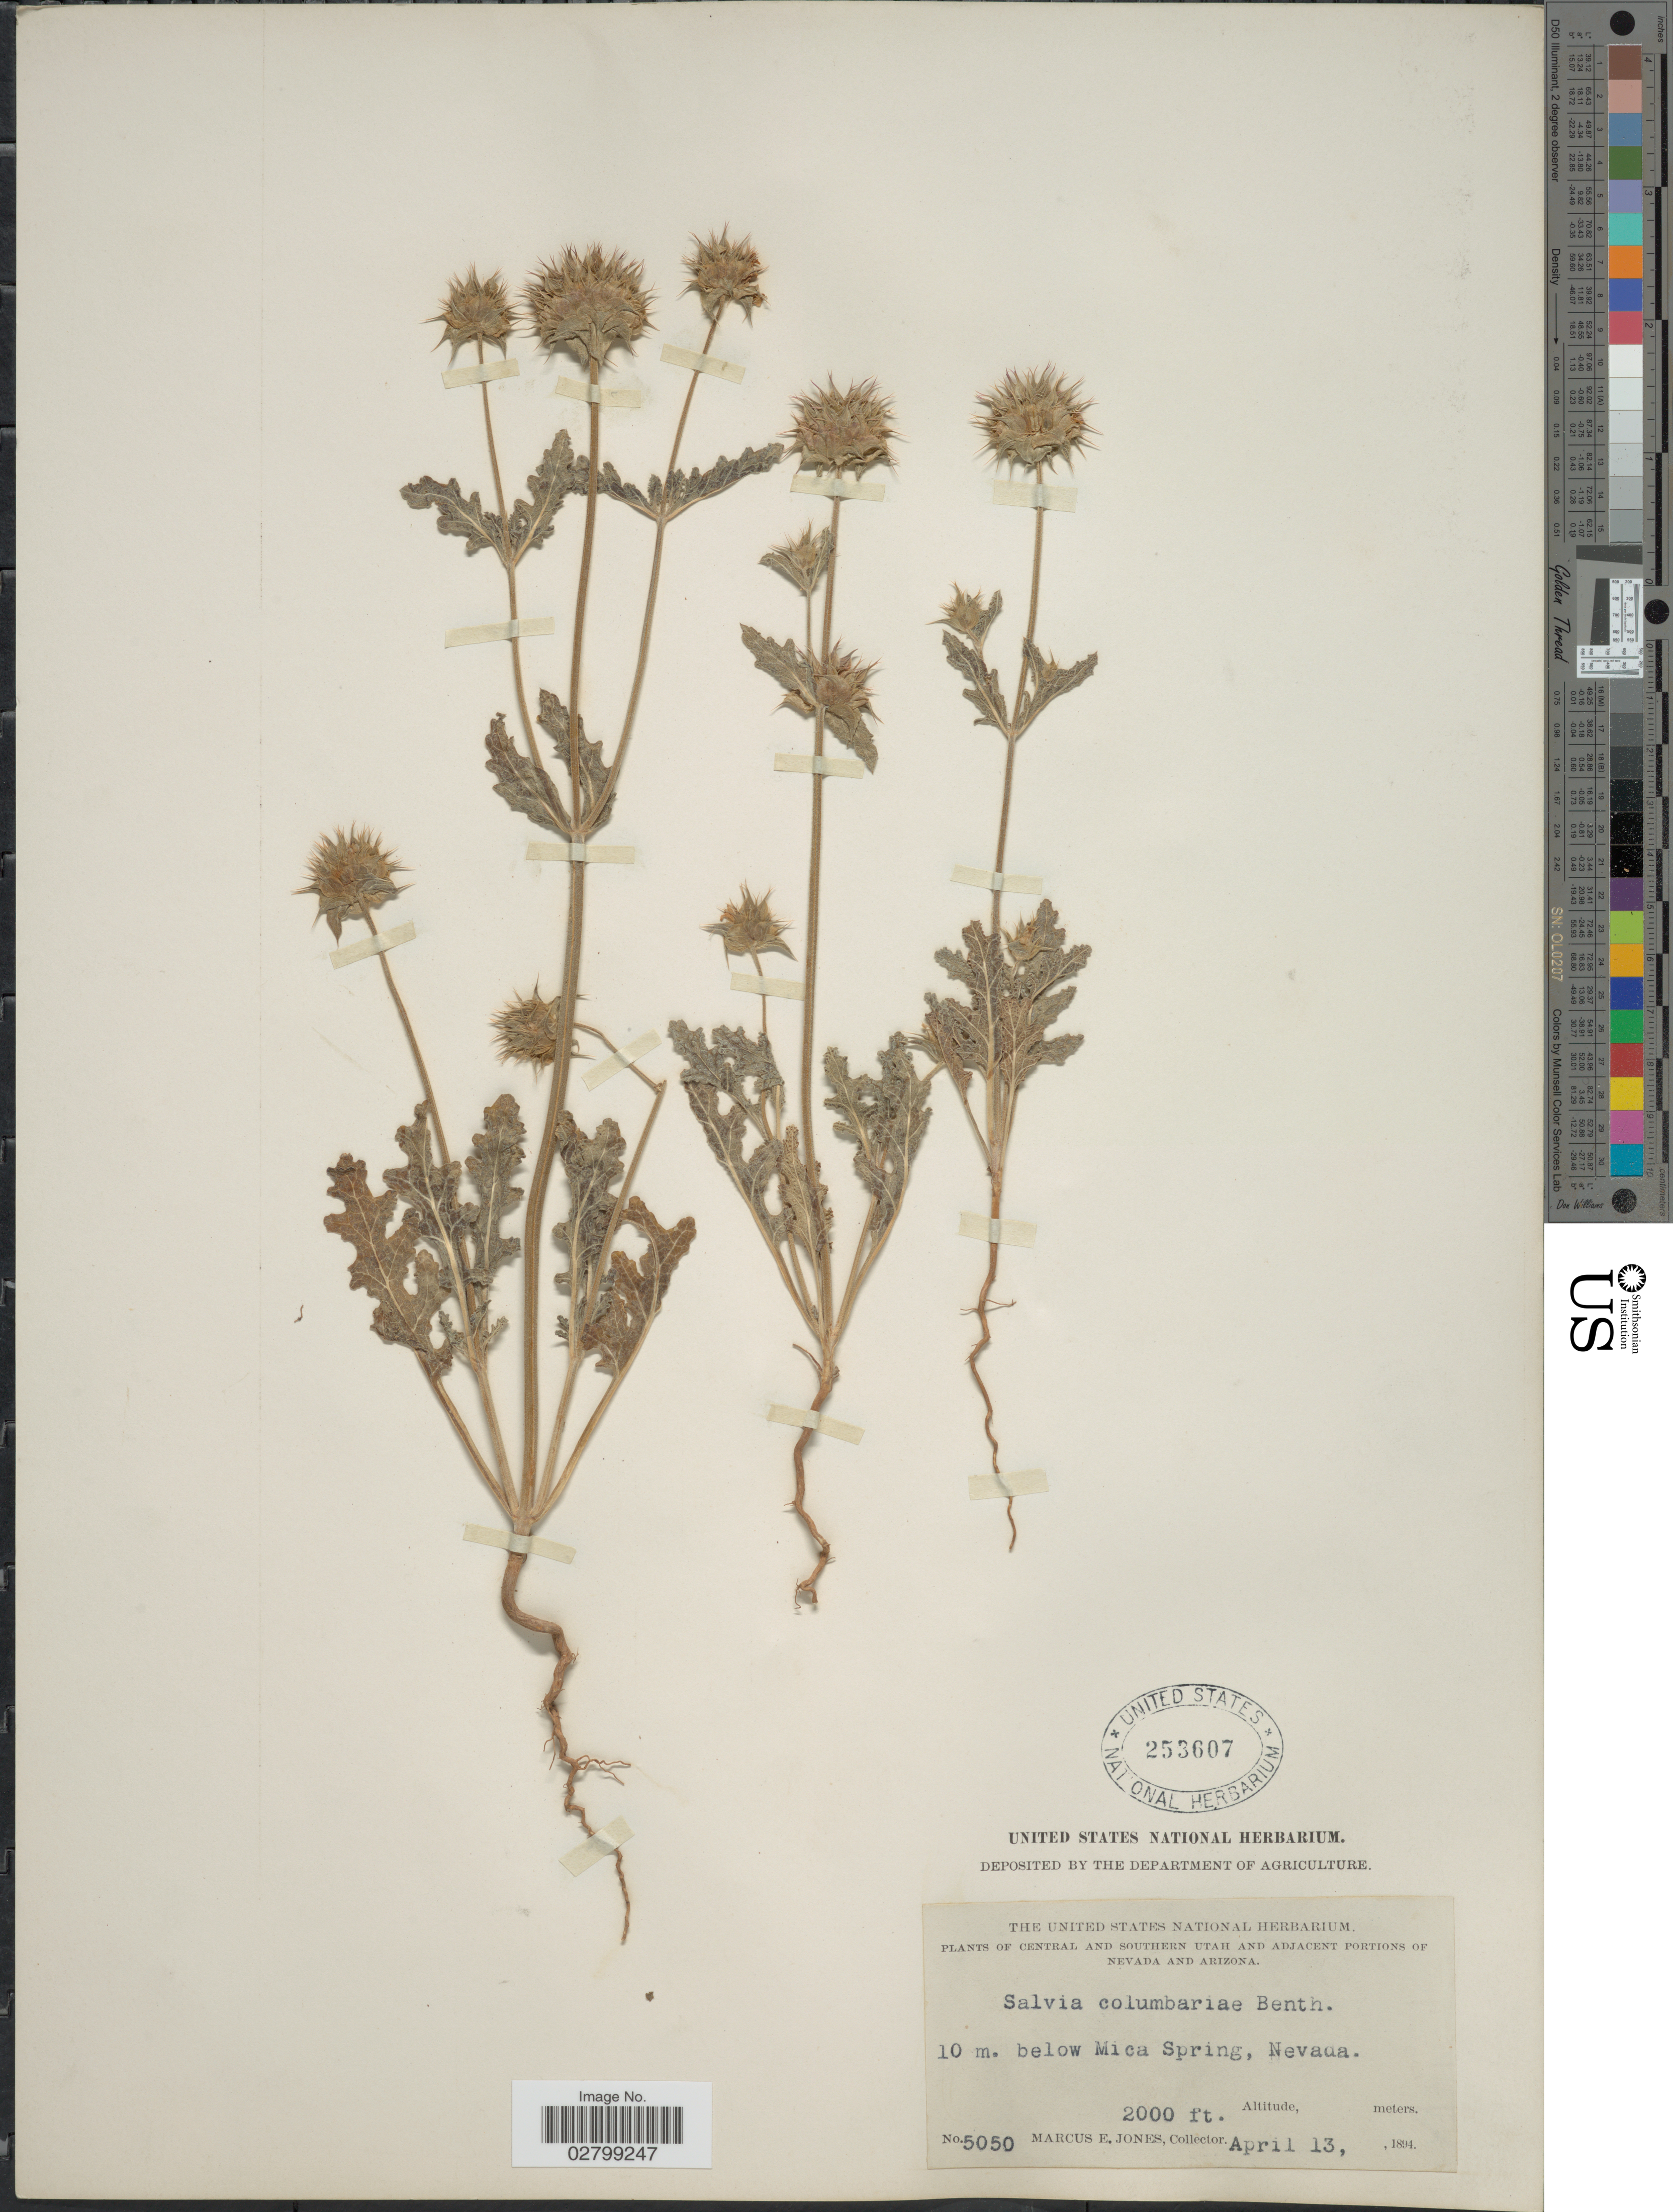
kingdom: Plantae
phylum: Tracheophyta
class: Magnoliopsida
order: Lamiales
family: Lamiaceae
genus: Salvia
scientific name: Salvia columbariae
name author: Benth.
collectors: M. E. Jones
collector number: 5050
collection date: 1894-04-13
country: United States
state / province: Nevada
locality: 10 m. below Mica Spring.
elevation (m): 610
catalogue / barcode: US 253607